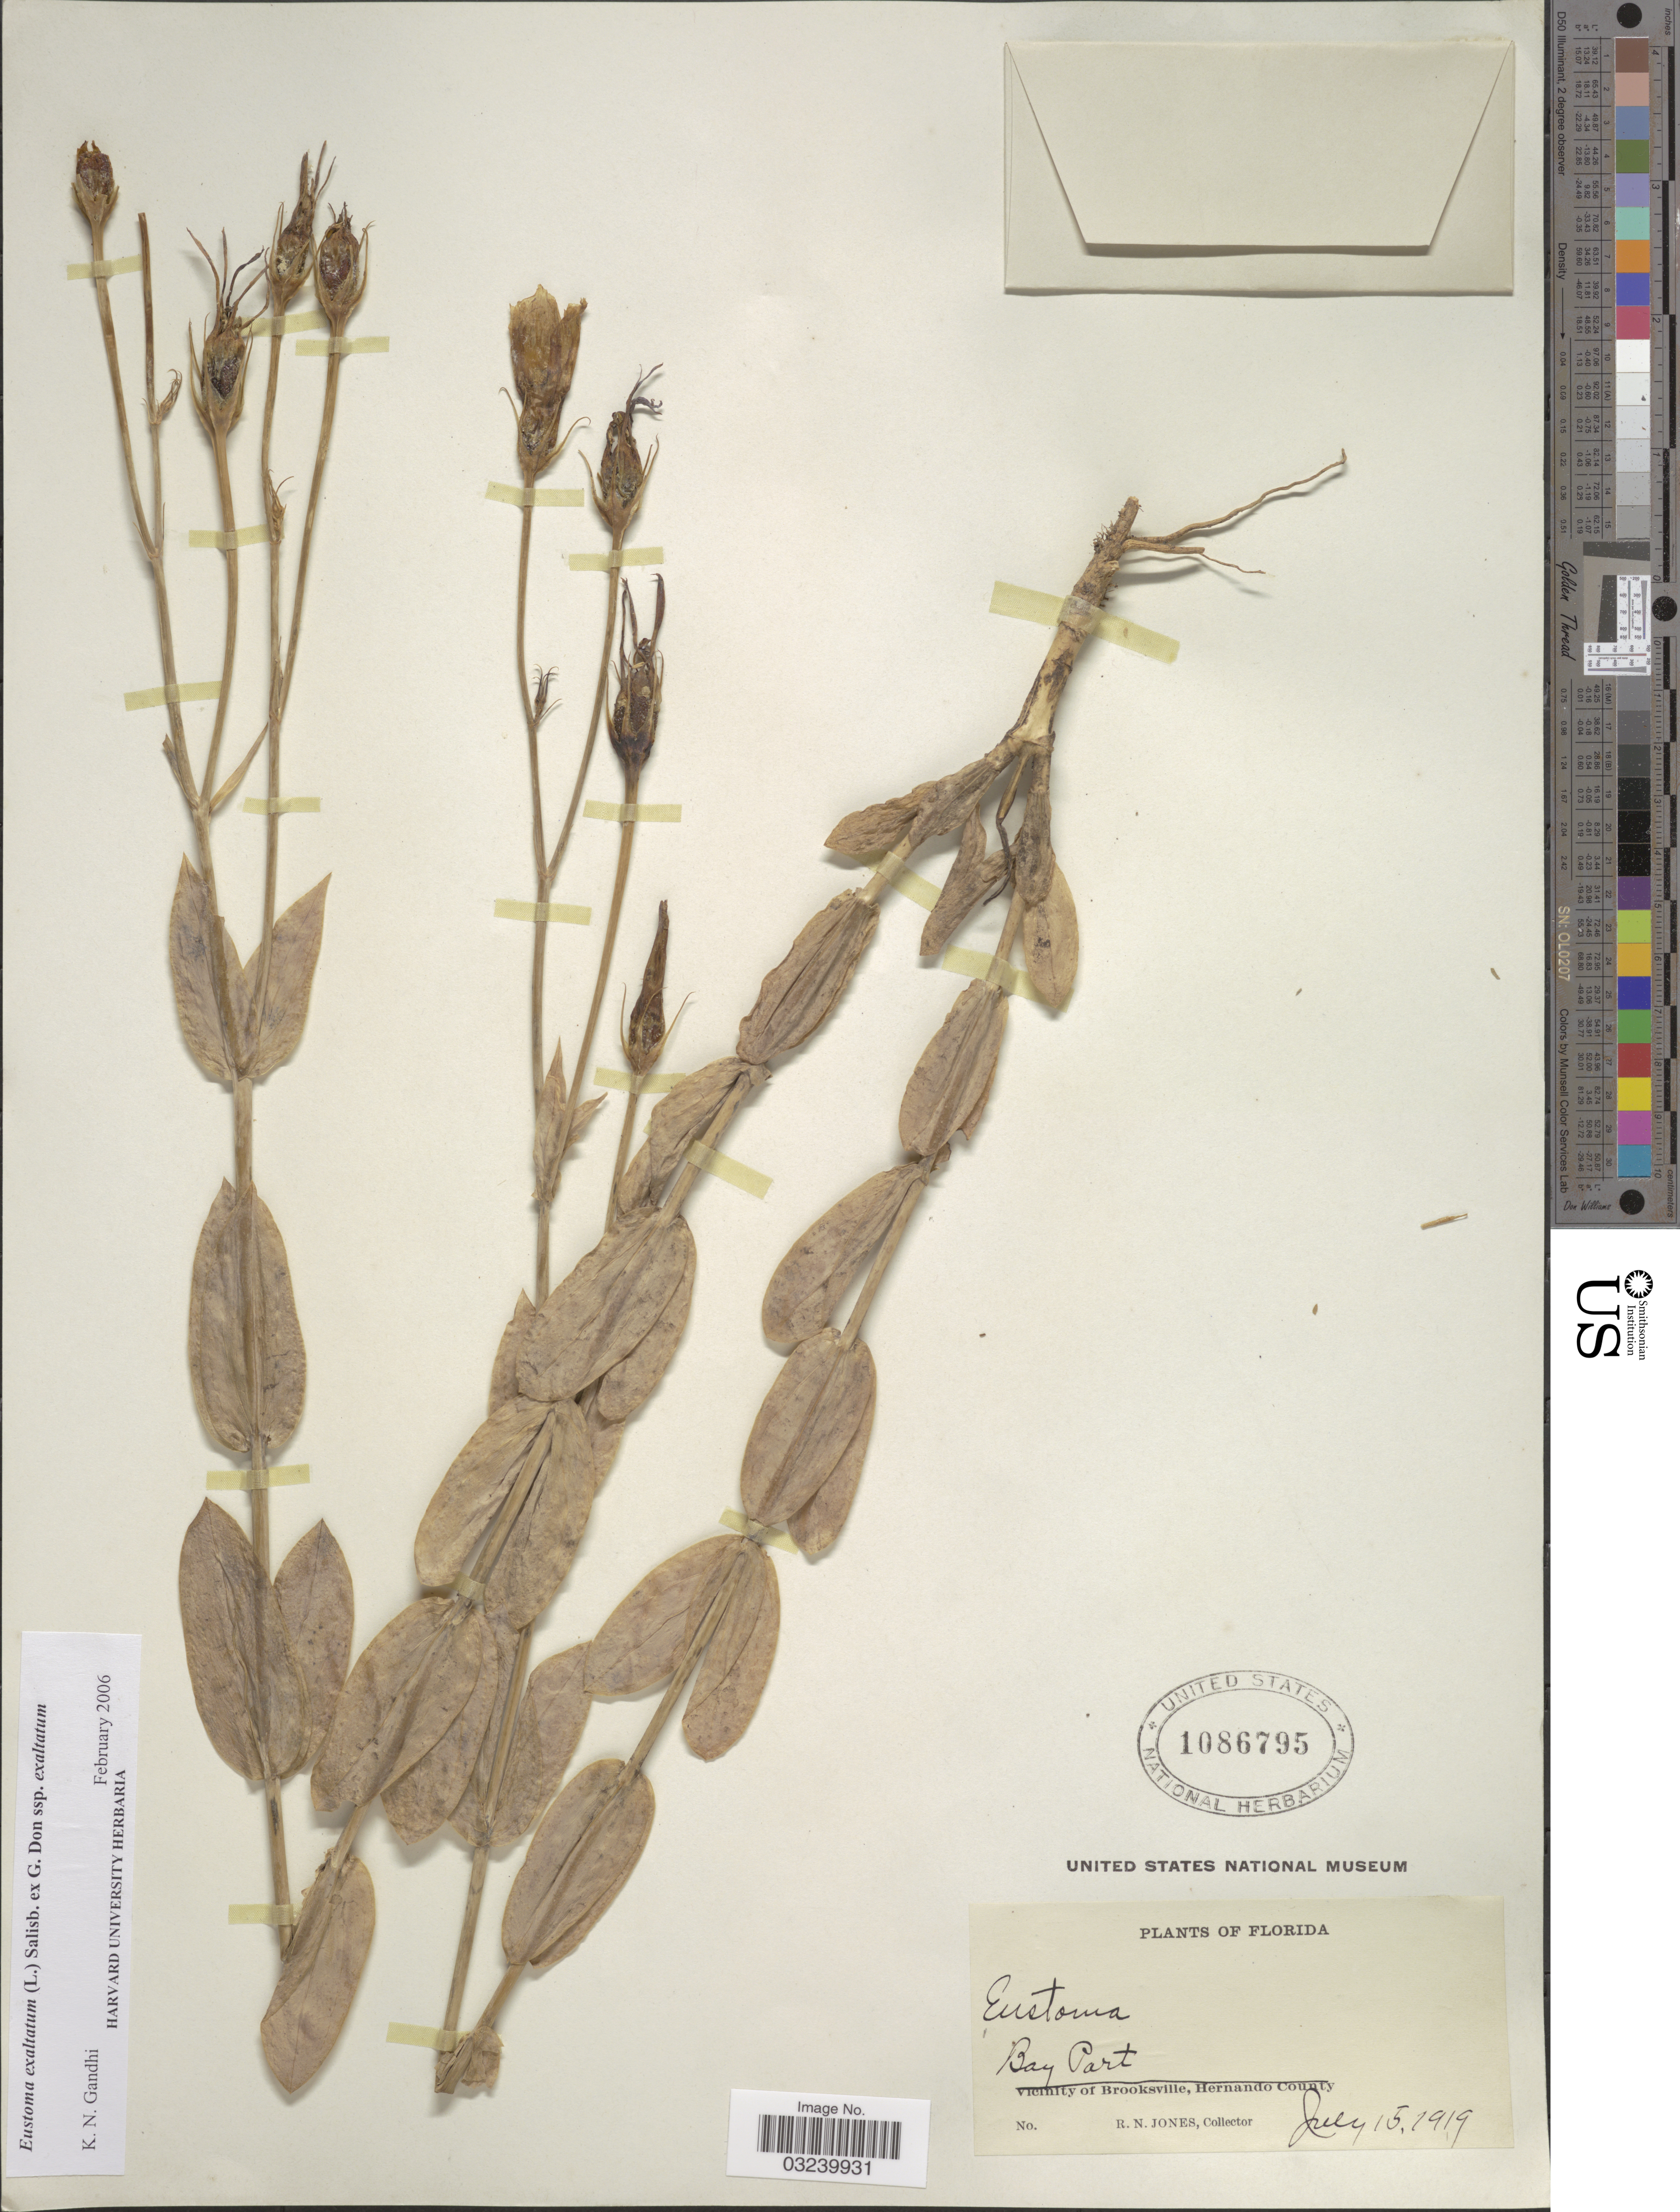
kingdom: Plantae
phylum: Tracheophyta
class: Magnoliopsida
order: Gentianales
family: Gentianaceae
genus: Eustoma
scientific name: Eustoma exaltatum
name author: (L.) Salisb. ex Don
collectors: R. N. Jones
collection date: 1919-07-15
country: United States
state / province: Florida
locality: Bay Part.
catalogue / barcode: US 1086795